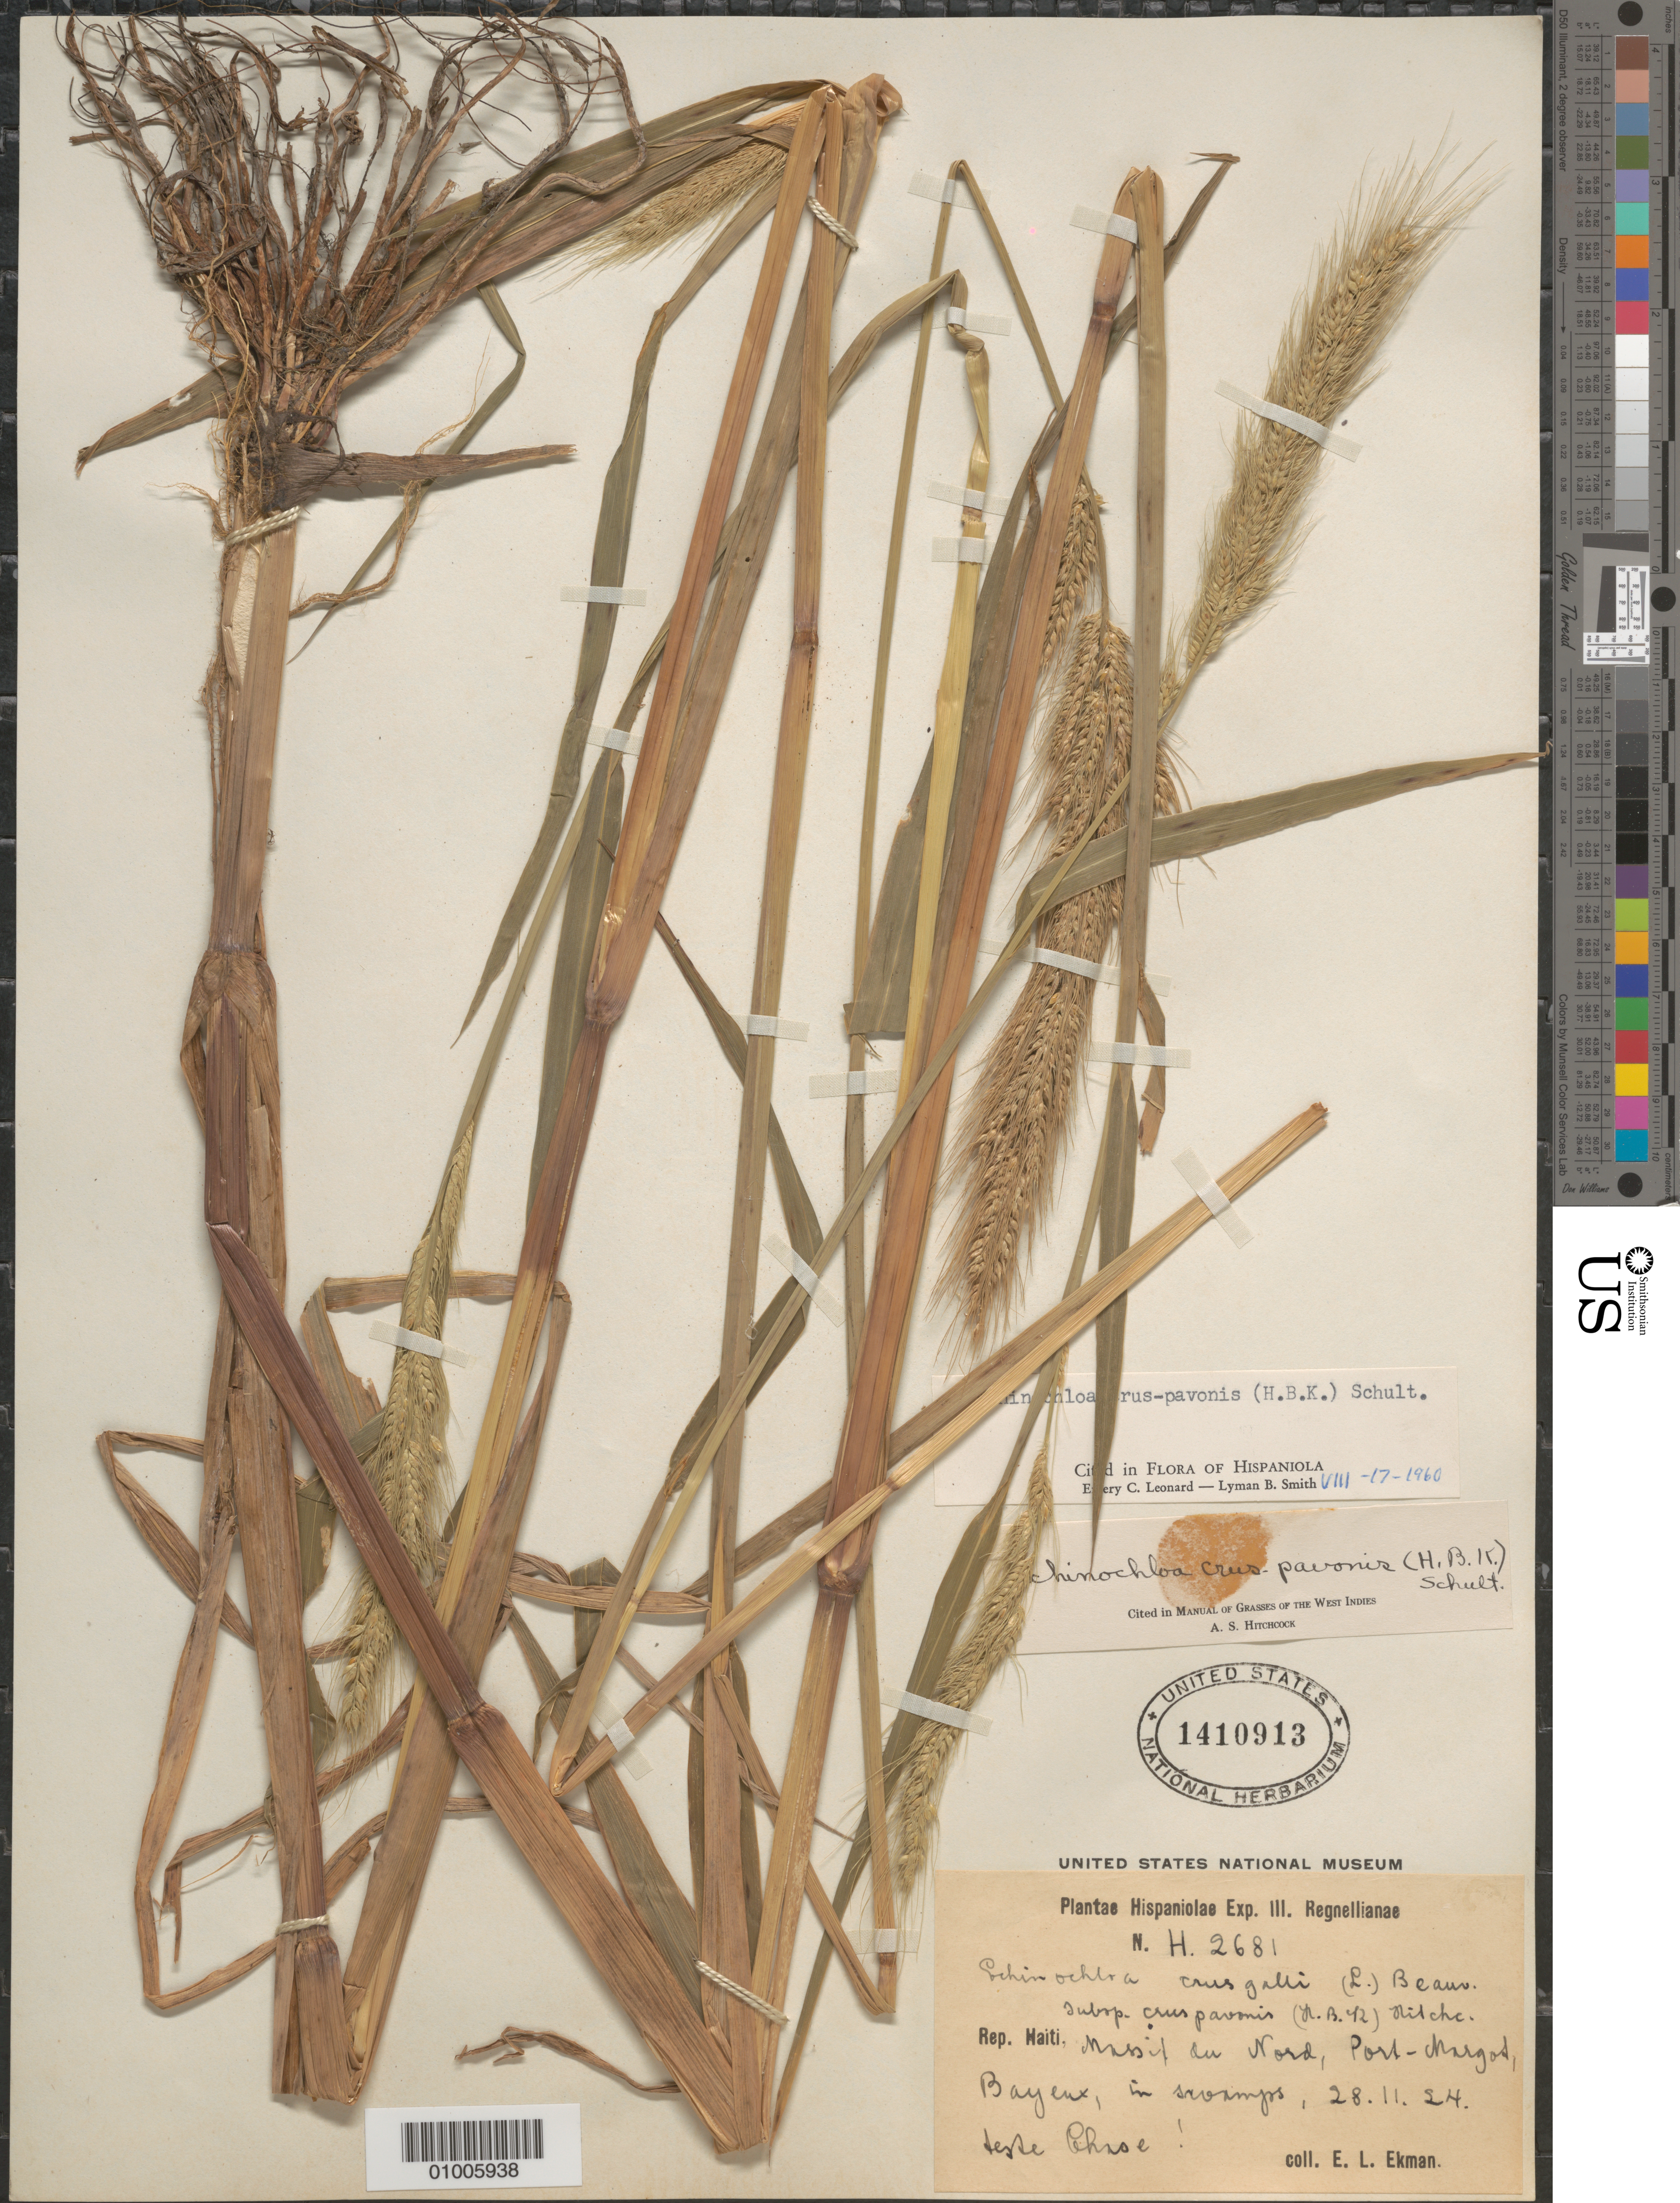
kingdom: Plantae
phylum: Tracheophyta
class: Liliopsida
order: Poales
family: Poaceae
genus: Echinochloa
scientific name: Echinochloa crus-pavonis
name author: (Kunth) Schult.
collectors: E. L. Ekman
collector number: H 2681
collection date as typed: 28 Nov 1924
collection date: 1924-11-28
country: Haiti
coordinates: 0 N, 0 E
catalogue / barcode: US 1410913